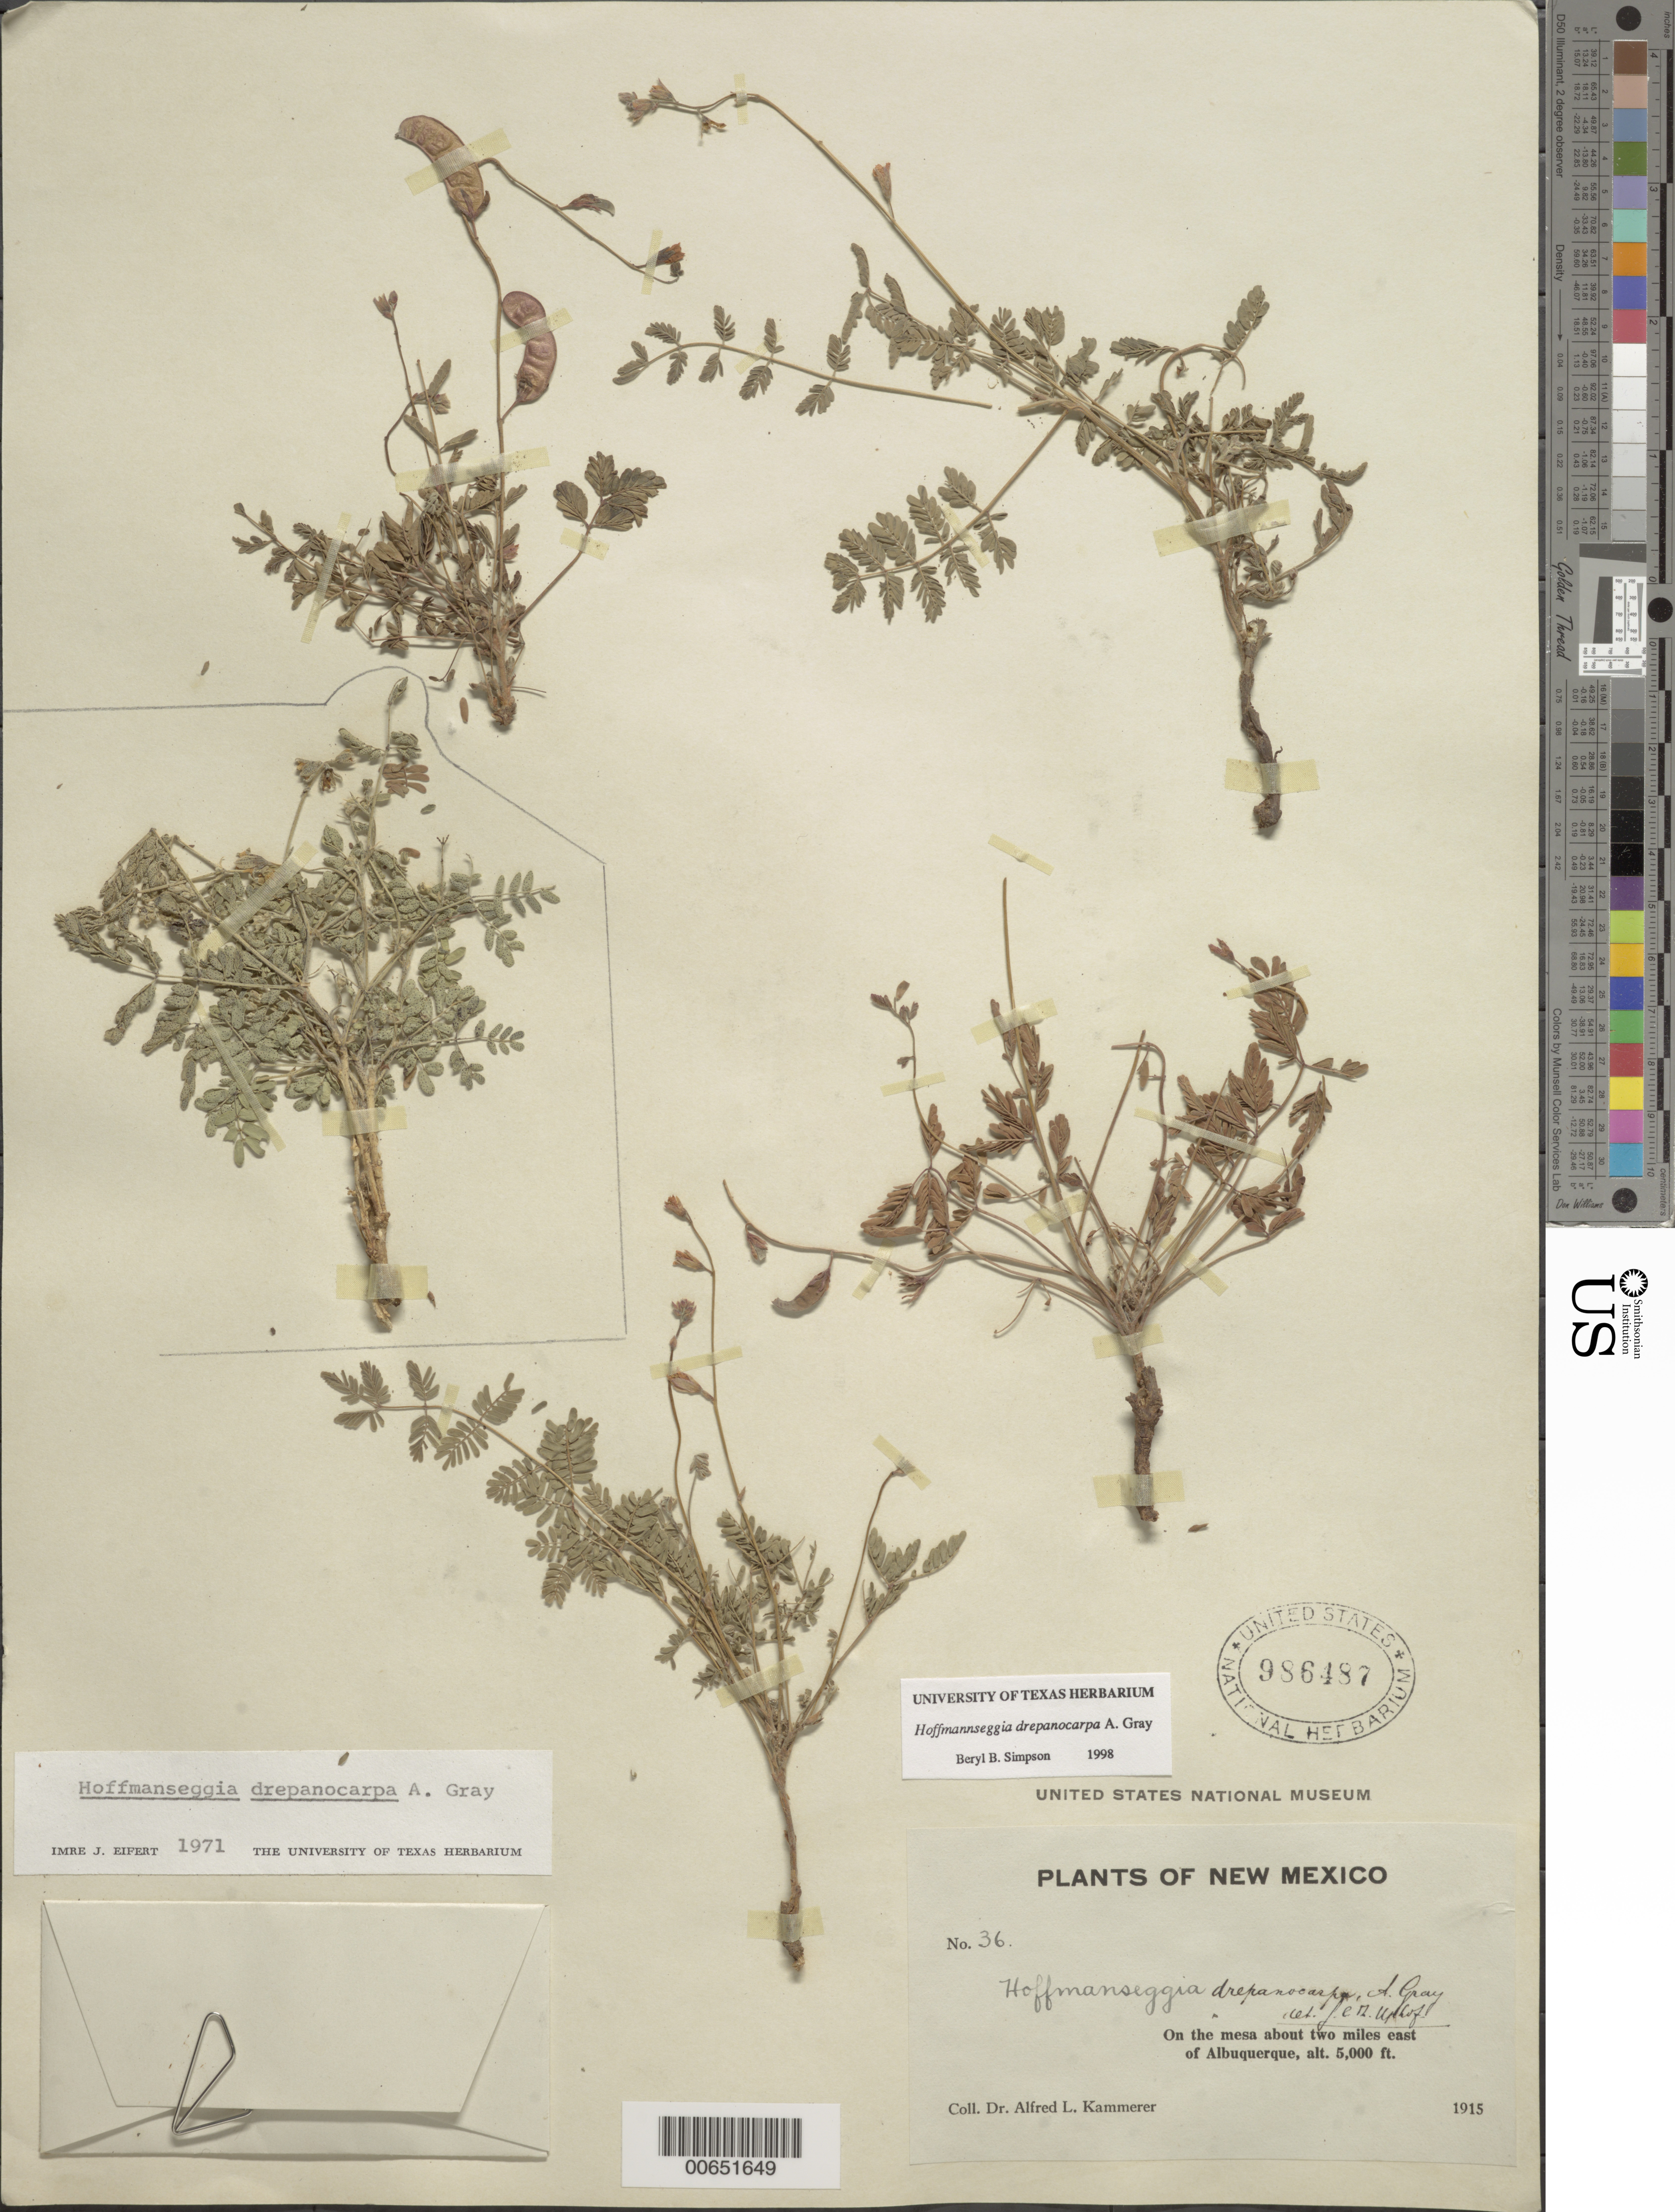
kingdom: Plantae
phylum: Tracheophyta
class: Magnoliopsida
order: Fabales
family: Fabaceae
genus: Hoffmannseggia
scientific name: Hoffmannseggia drepanocarpa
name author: A. Gray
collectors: A. Kammerer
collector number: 36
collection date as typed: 1915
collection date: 1915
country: United States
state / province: New Mexico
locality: E of Albuquerque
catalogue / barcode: US 986487